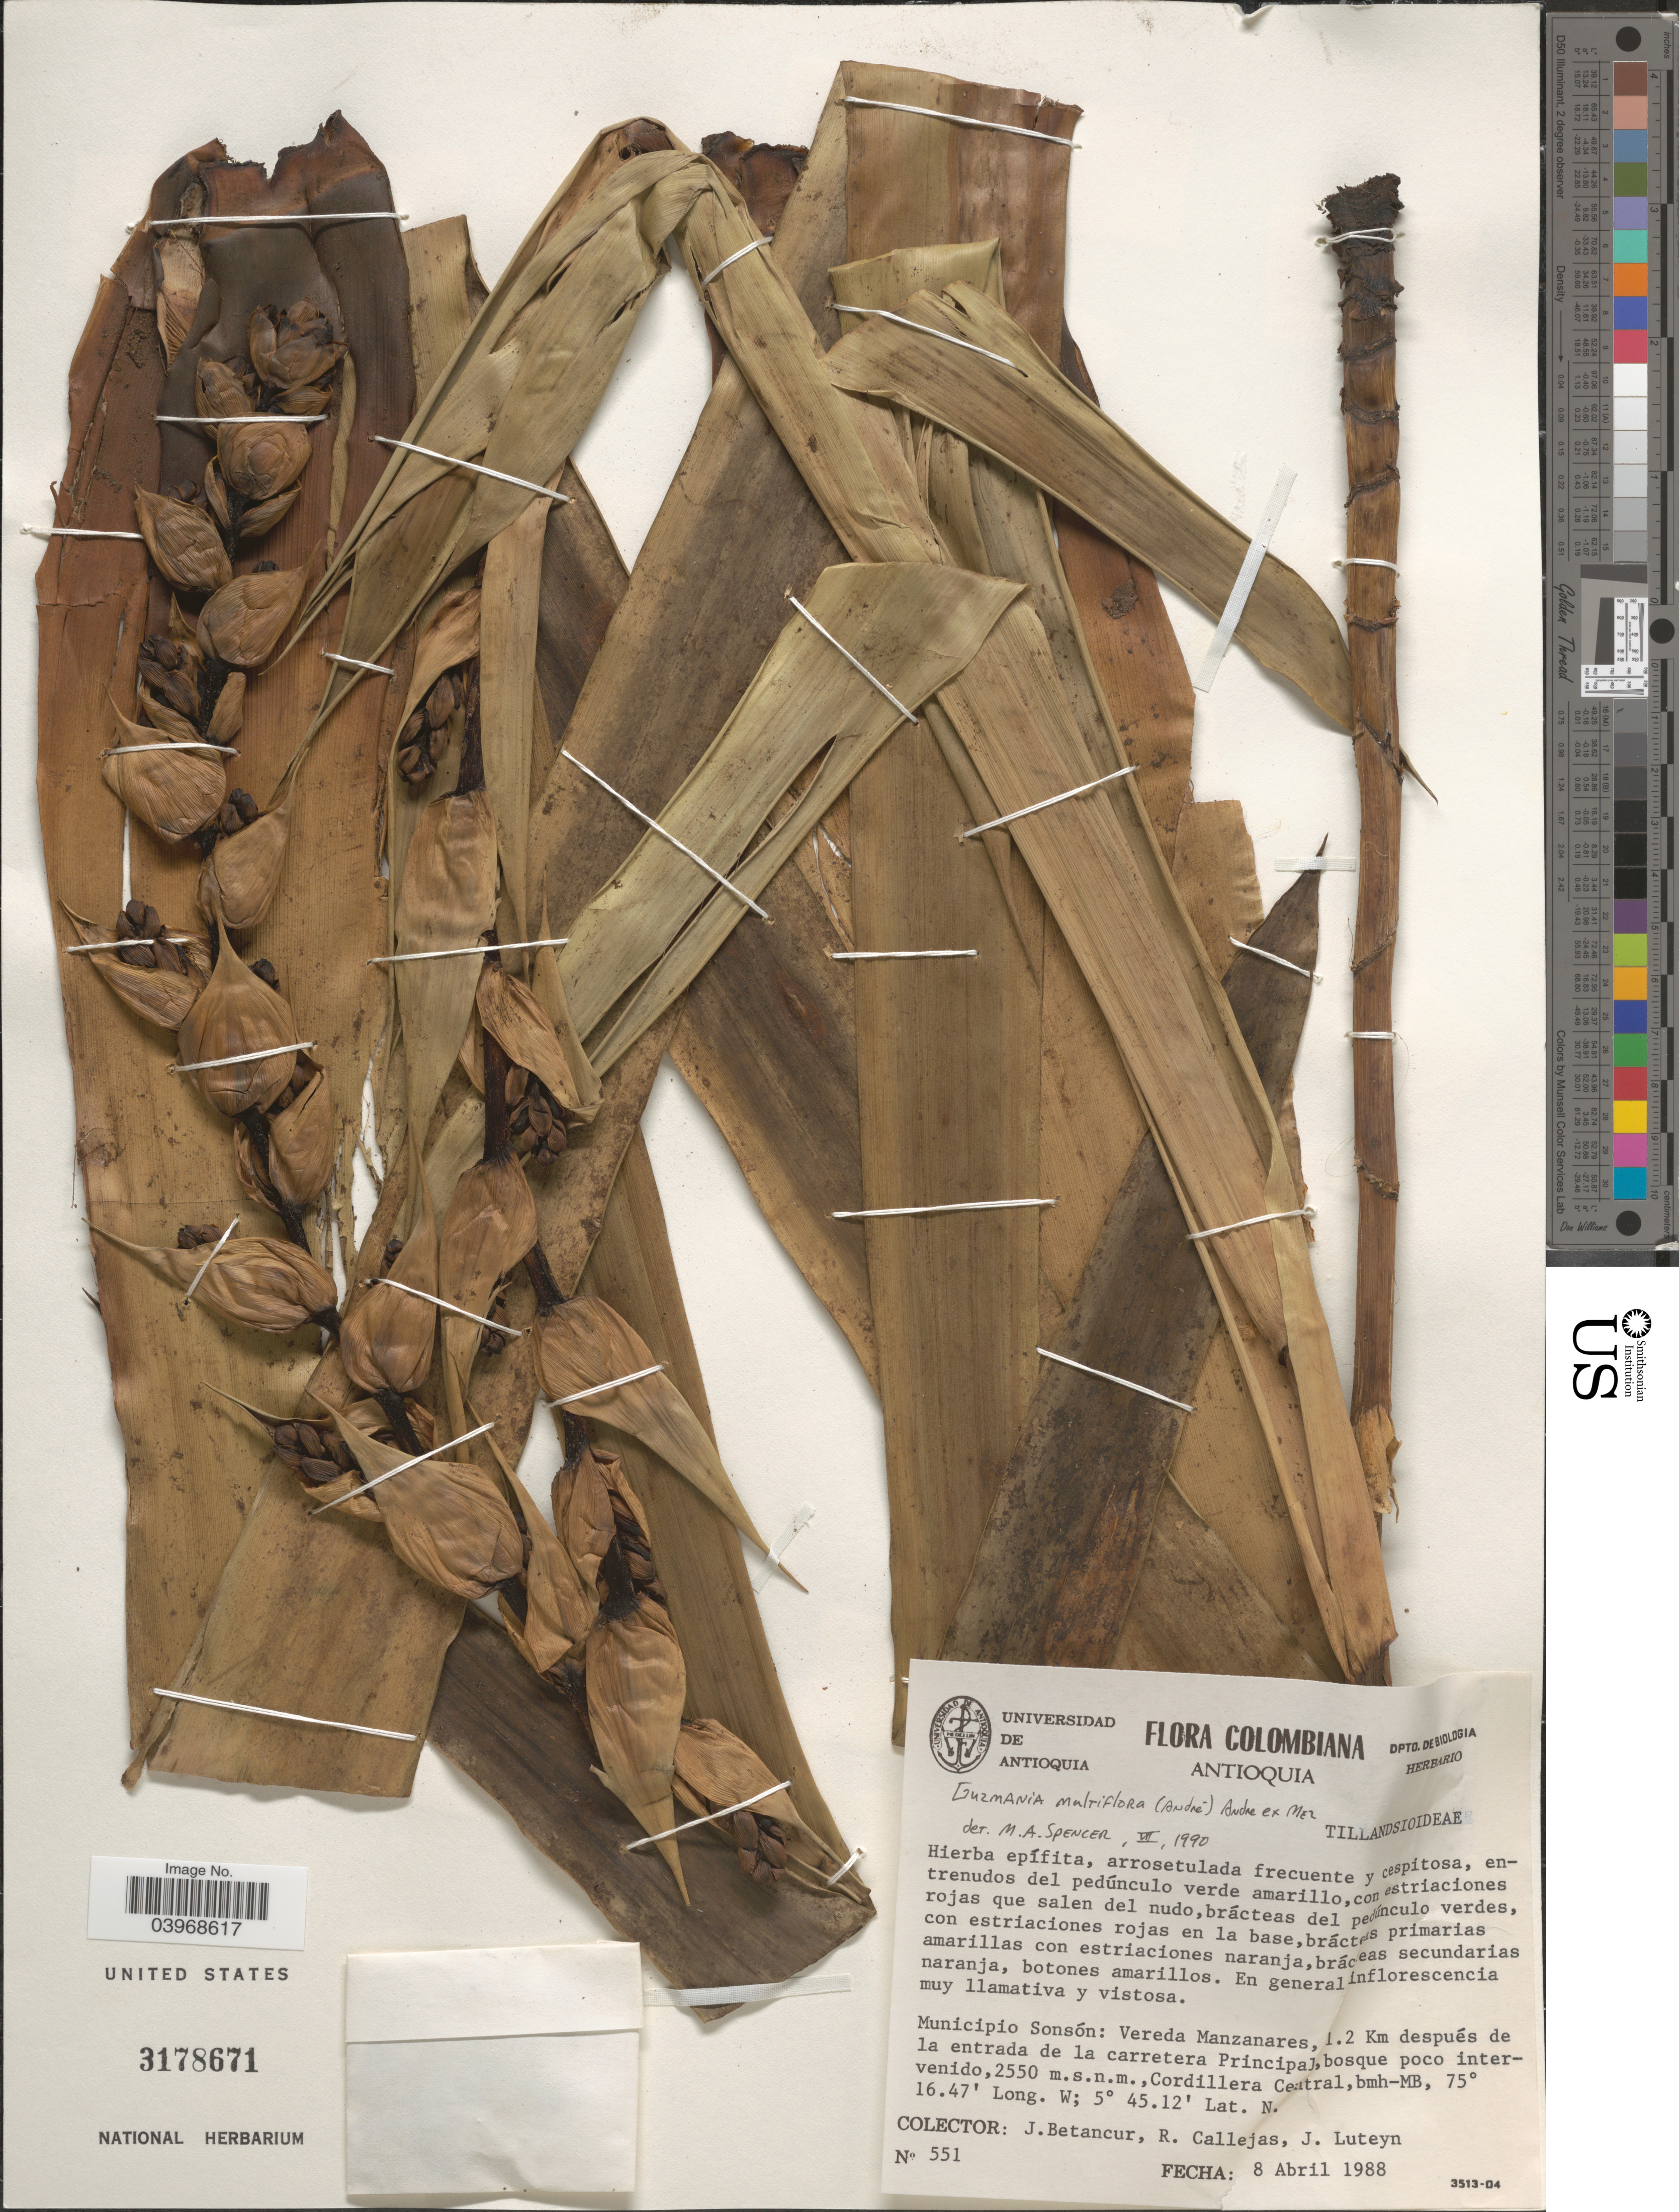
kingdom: Plantae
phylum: Tracheophyta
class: Liliopsida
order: Poales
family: Bromeliaceae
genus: Guzmania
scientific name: Guzmania multiflora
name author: (André) André ex Mez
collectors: J. Betancur, R. Callejas & J. L. Luteyn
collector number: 551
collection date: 1988-04-08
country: Colombia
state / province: Antioquia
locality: Municipio Sonsón: Vereda Manzanares, 1.2 Km después de la entrada de la carretera Principal, bosque poco intervenido, Cordillera Central.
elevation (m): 2550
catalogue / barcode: US 3178671